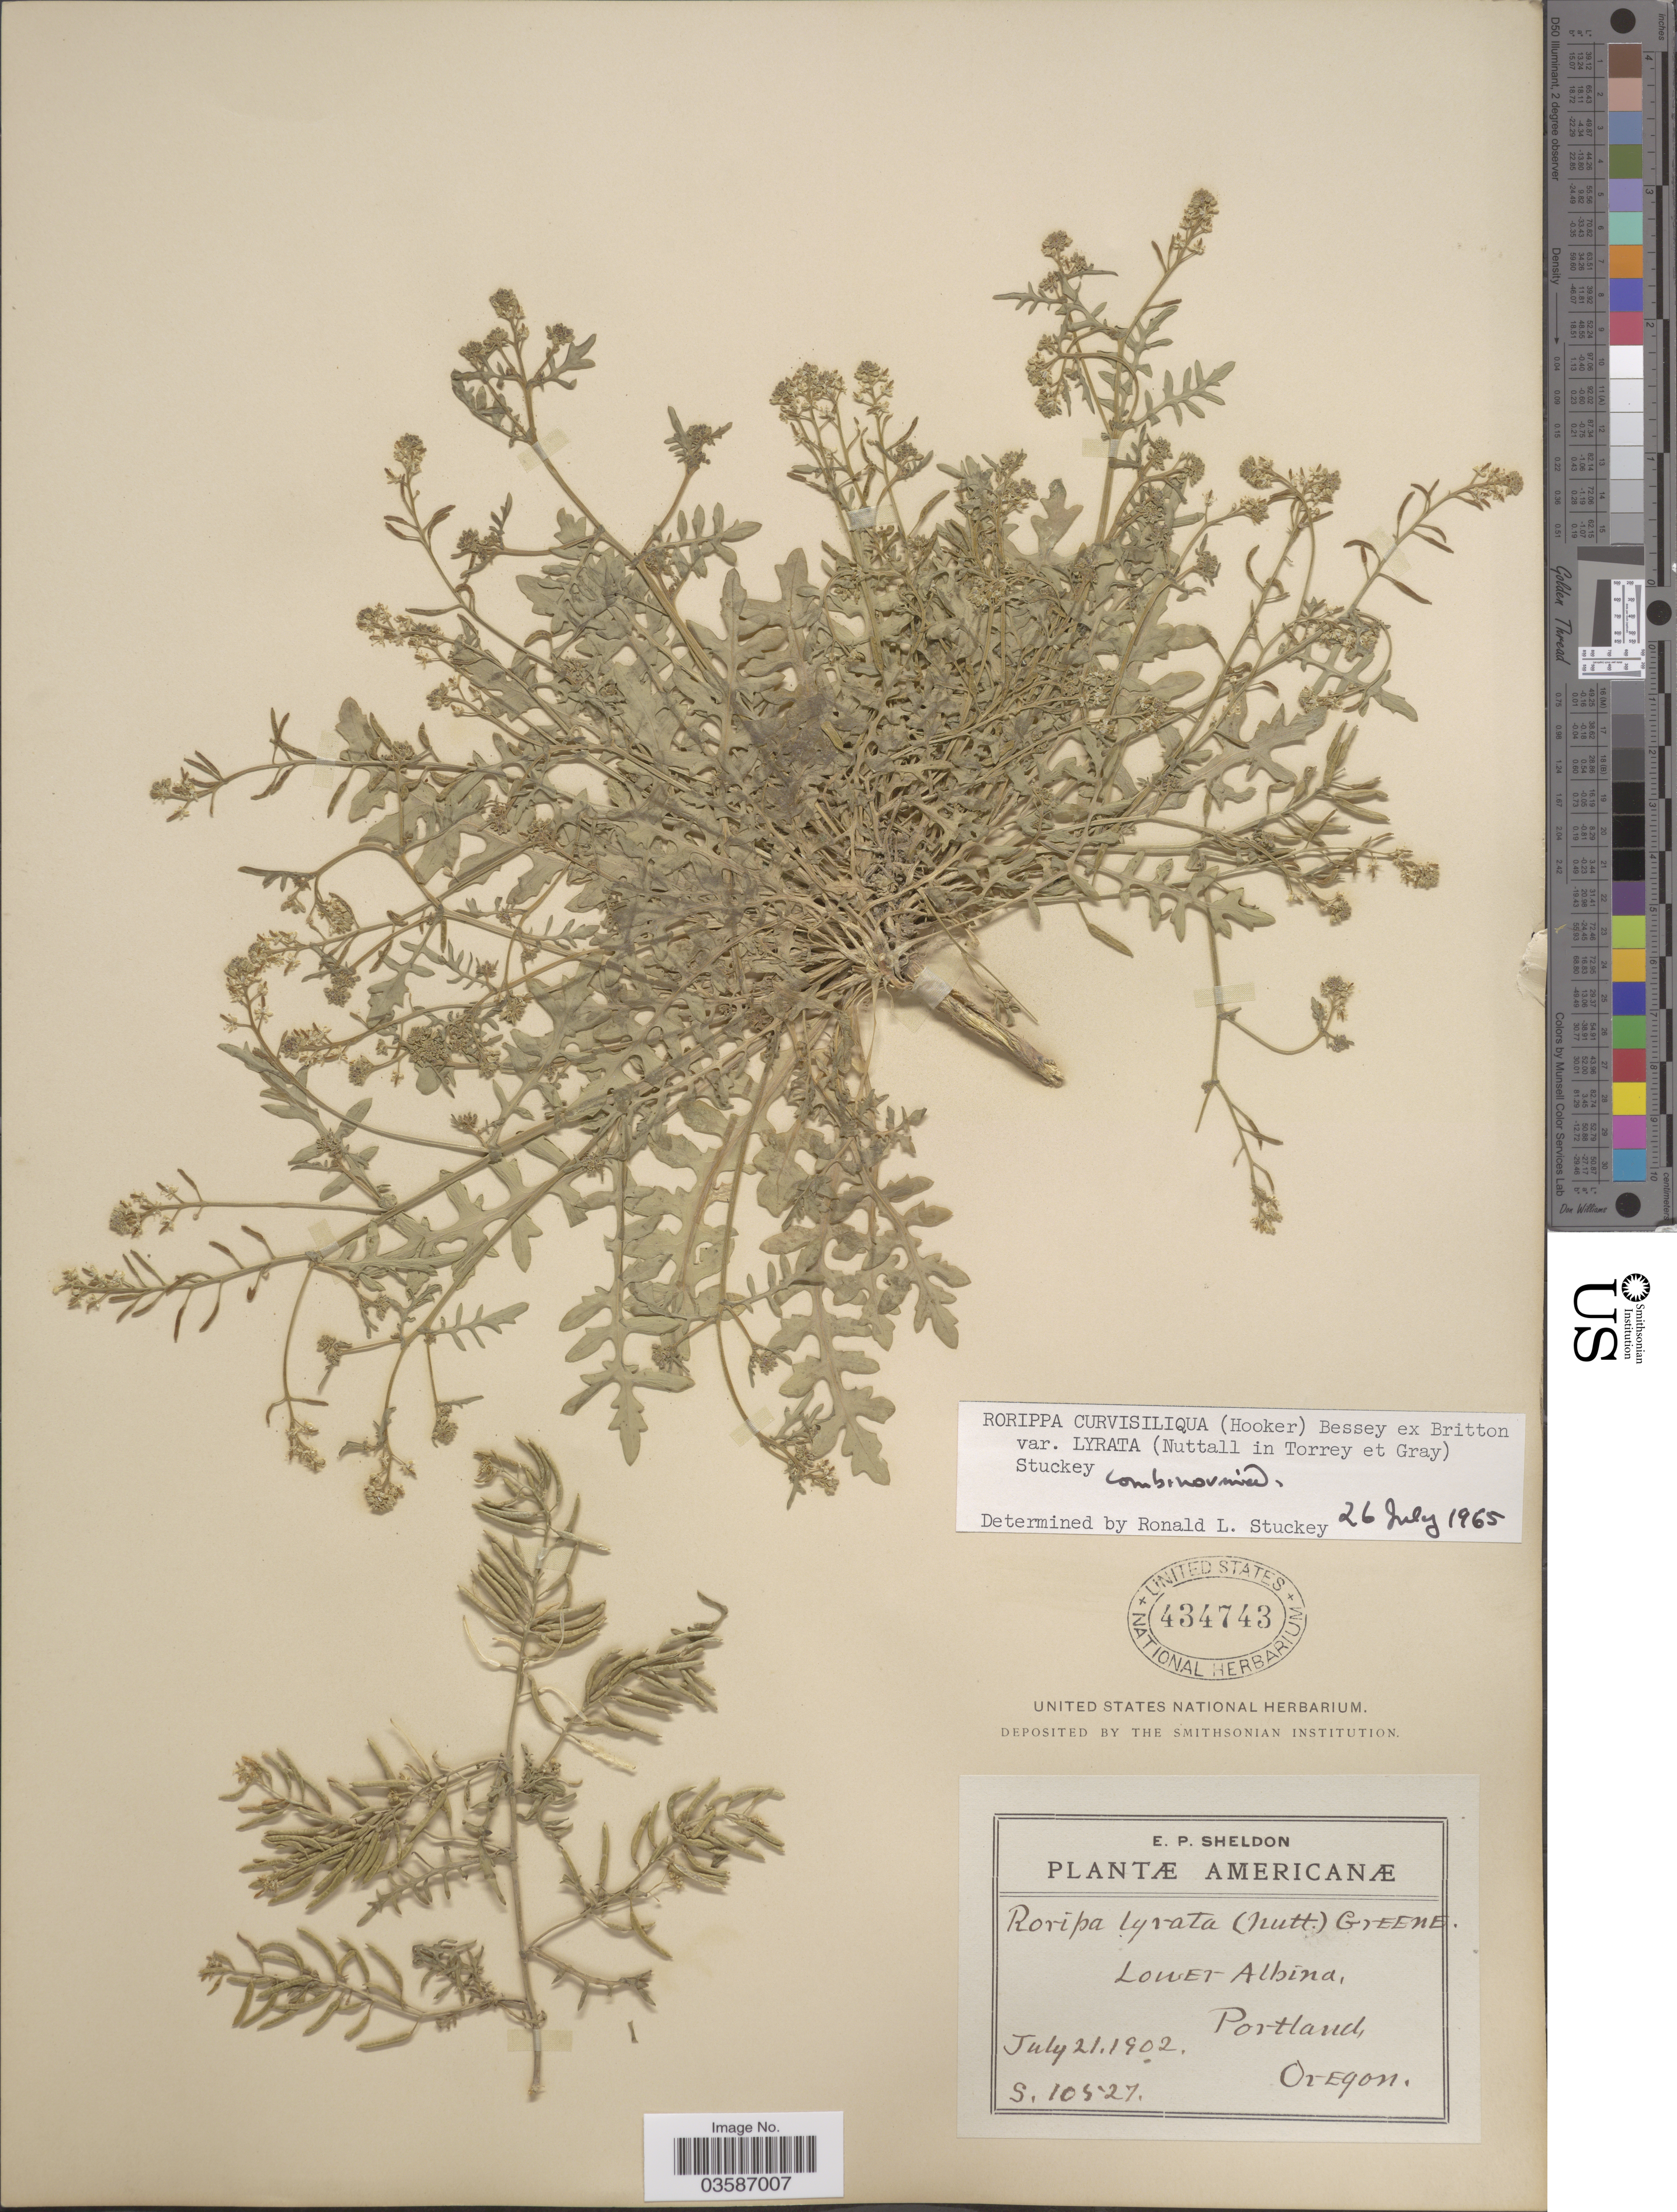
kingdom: Plantae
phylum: Tracheophyta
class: Magnoliopsida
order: Brassicales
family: Brassicaceae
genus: Rorippa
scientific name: Rorippa curvisiliqua var. lyrata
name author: (Nutt.) C.L. Hitchc.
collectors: E. P. Sheldon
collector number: S10527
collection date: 1902-07-21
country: United States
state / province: Oregon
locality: Lower Albina, Portland.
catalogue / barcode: US 434743